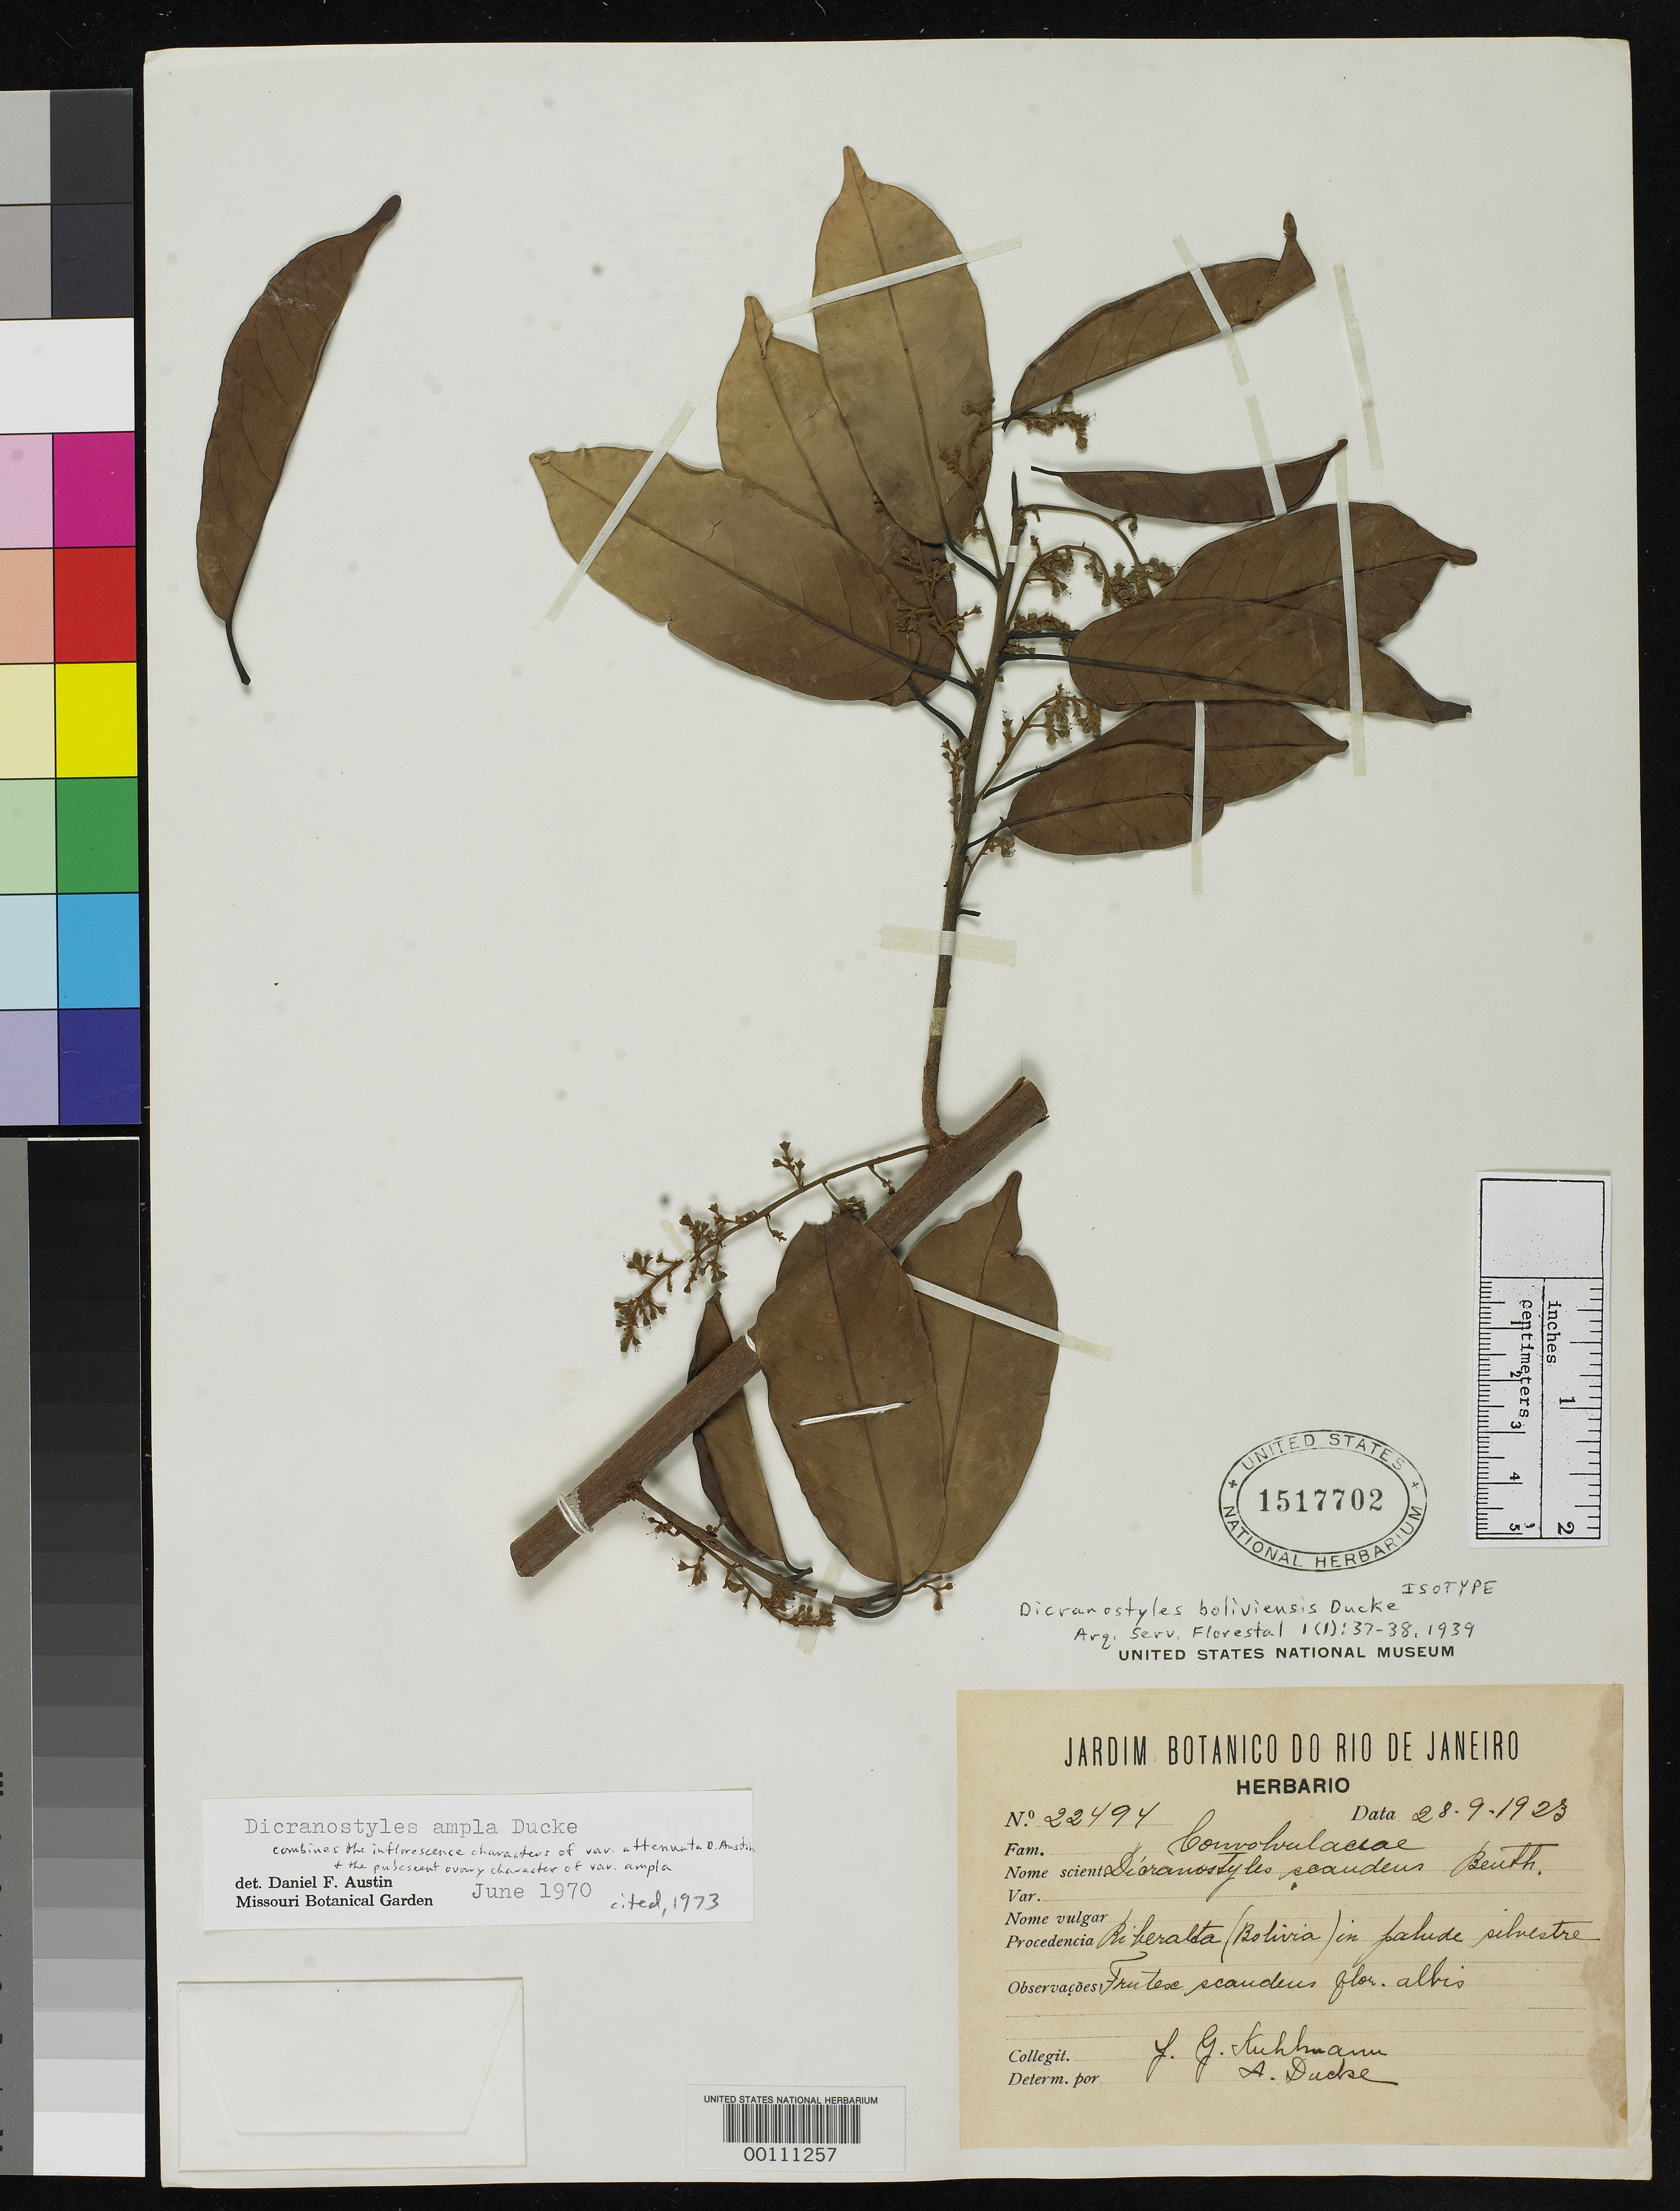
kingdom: Plantae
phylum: Tracheophyta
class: Magnoliopsida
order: Solanales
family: Convolvulaceae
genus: Dicranostyles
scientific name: Dicranostyles boliviensis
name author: Ducke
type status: Isotype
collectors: J. G. Kuhlmann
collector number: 22494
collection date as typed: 28 Sep 1923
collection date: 1923-09-28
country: Bolivia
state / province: Beni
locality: Riberalta.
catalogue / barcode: US 1517702